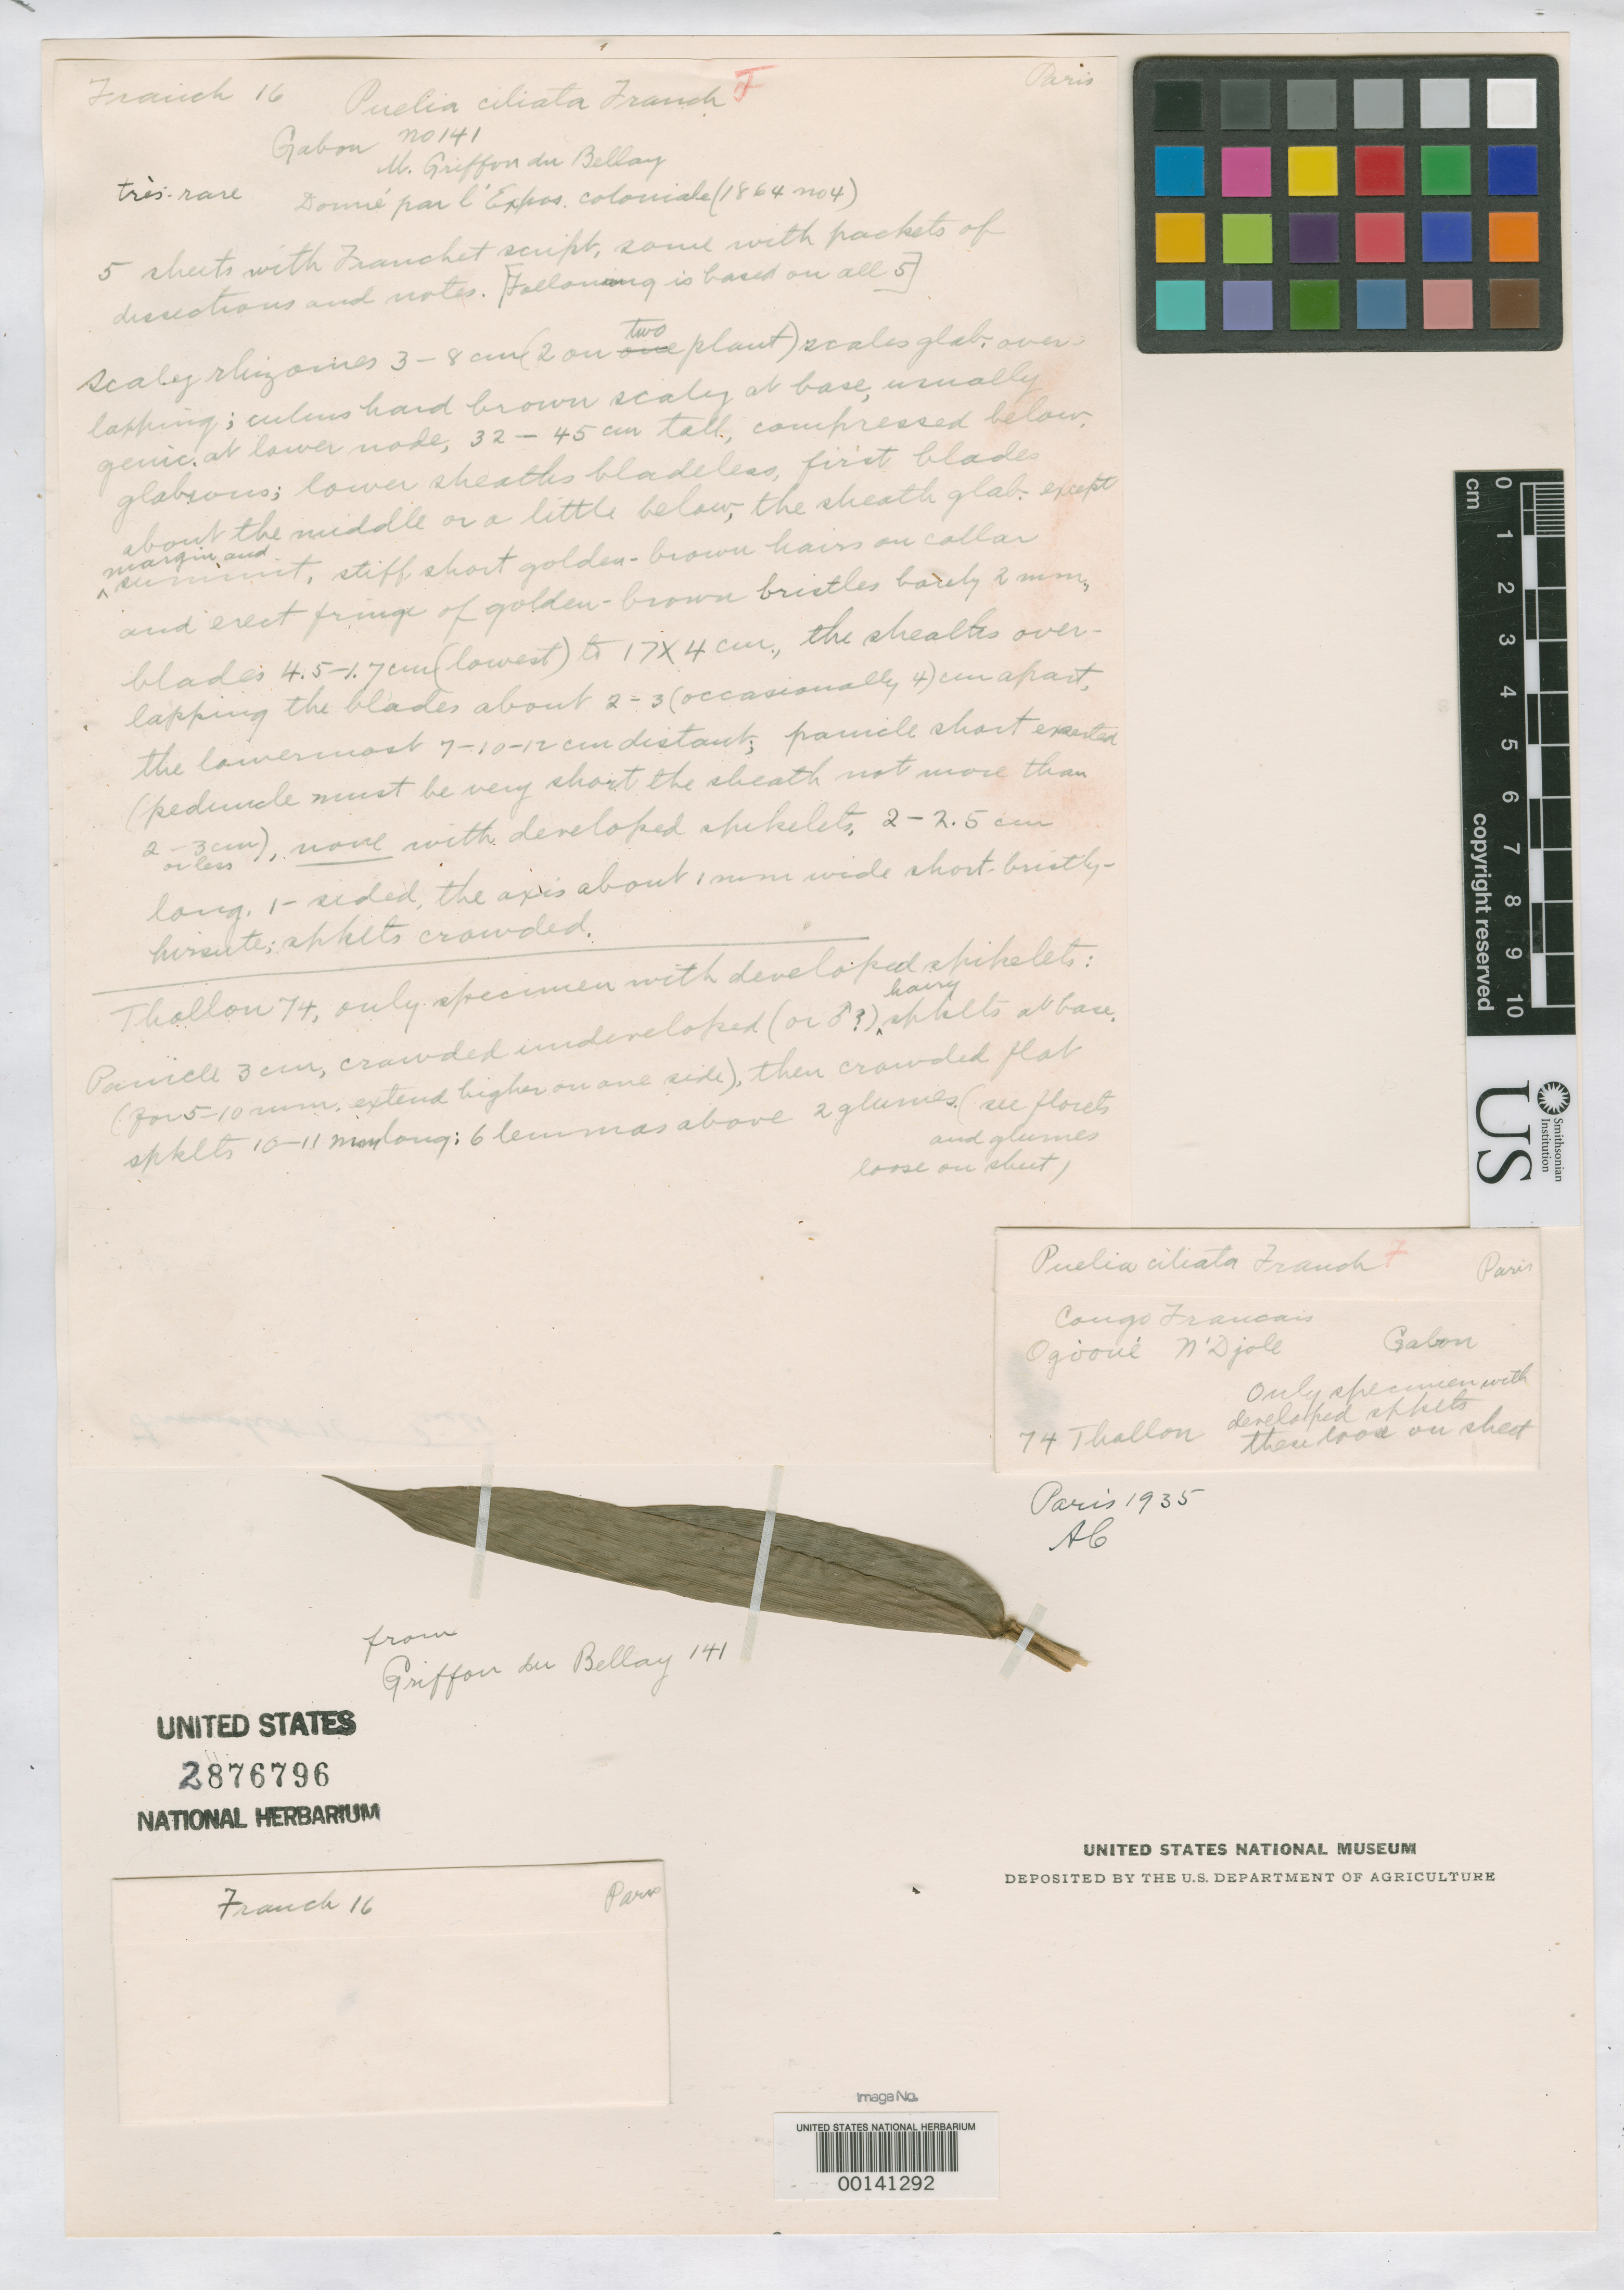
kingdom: Plantae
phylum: Tracheophyta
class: Liliopsida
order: Poales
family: Poaceae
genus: Puelia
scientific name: Puelia ciliata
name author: Franch.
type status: Type Material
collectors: M. Griffon du Bellay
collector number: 141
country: Gabon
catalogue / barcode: US 2876796